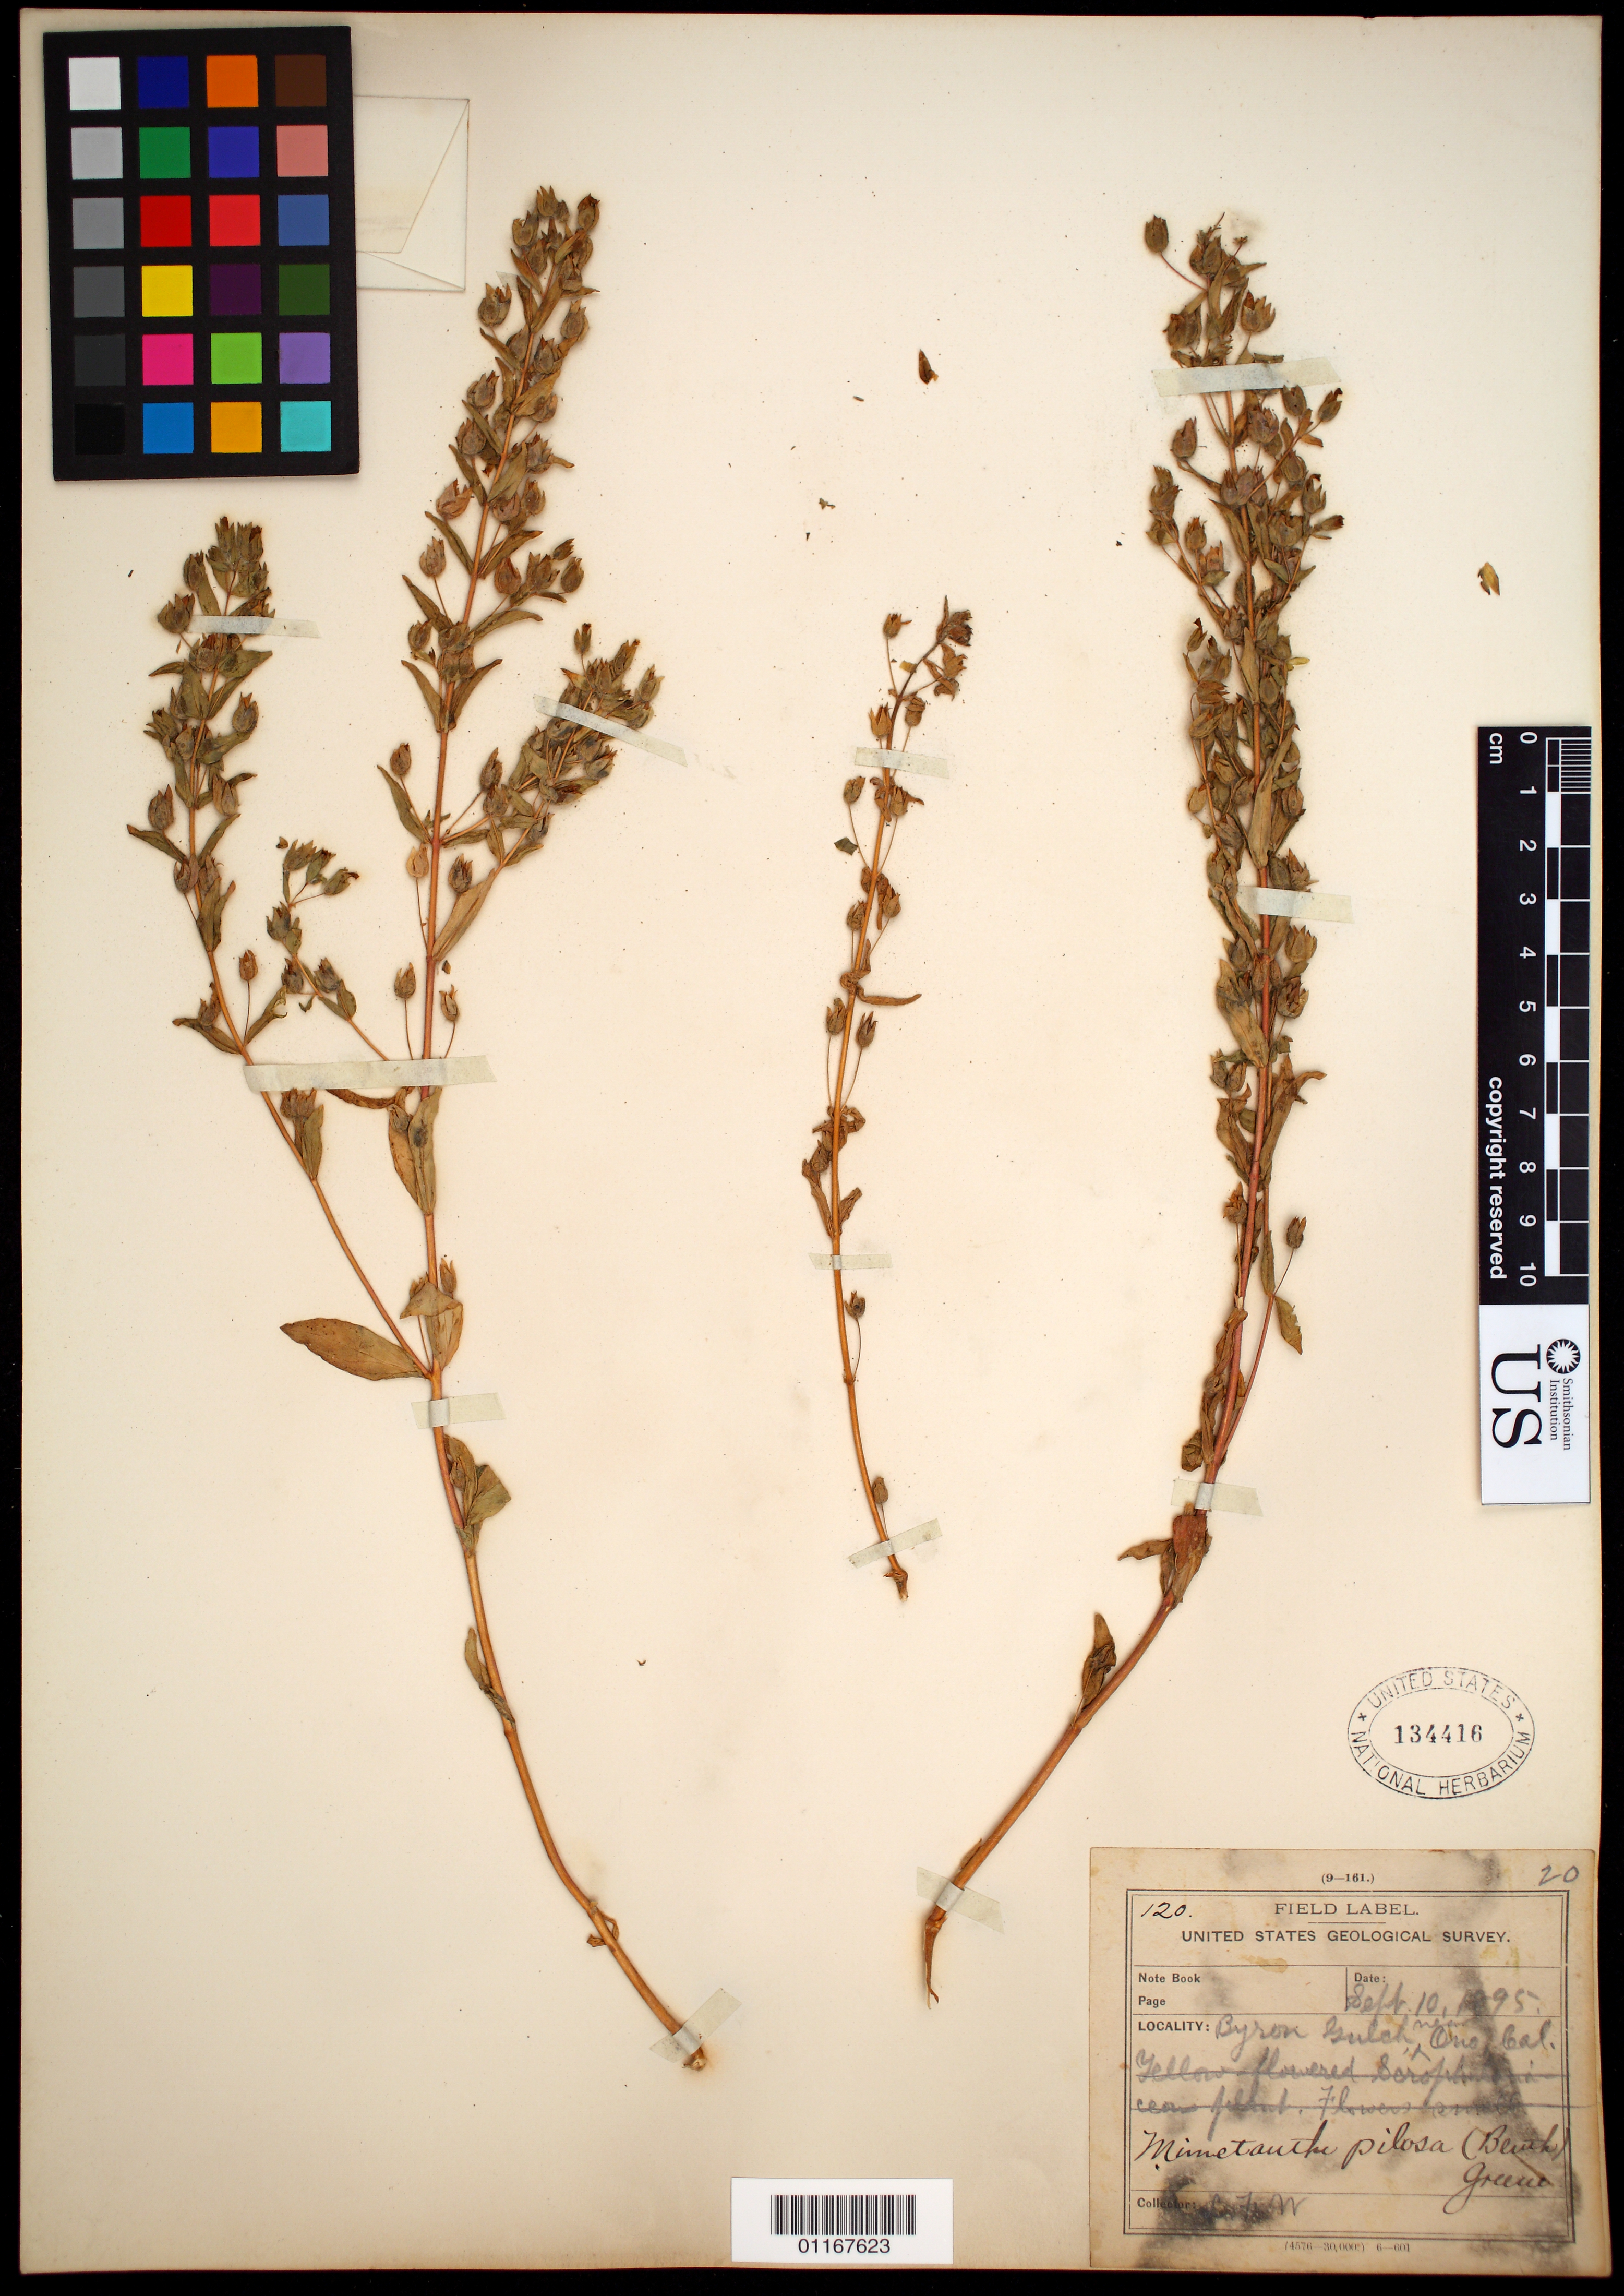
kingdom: Plantae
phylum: Tracheophyta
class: Magnoliopsida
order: Lamiales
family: Phrymaceae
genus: Mimetanthe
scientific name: Mimetanthe pilosa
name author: (Benth.) Greene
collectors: L. F. Ward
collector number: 120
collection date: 1895-09-10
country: United States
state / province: California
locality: near Ono, [Byron Gulch]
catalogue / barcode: US 134416